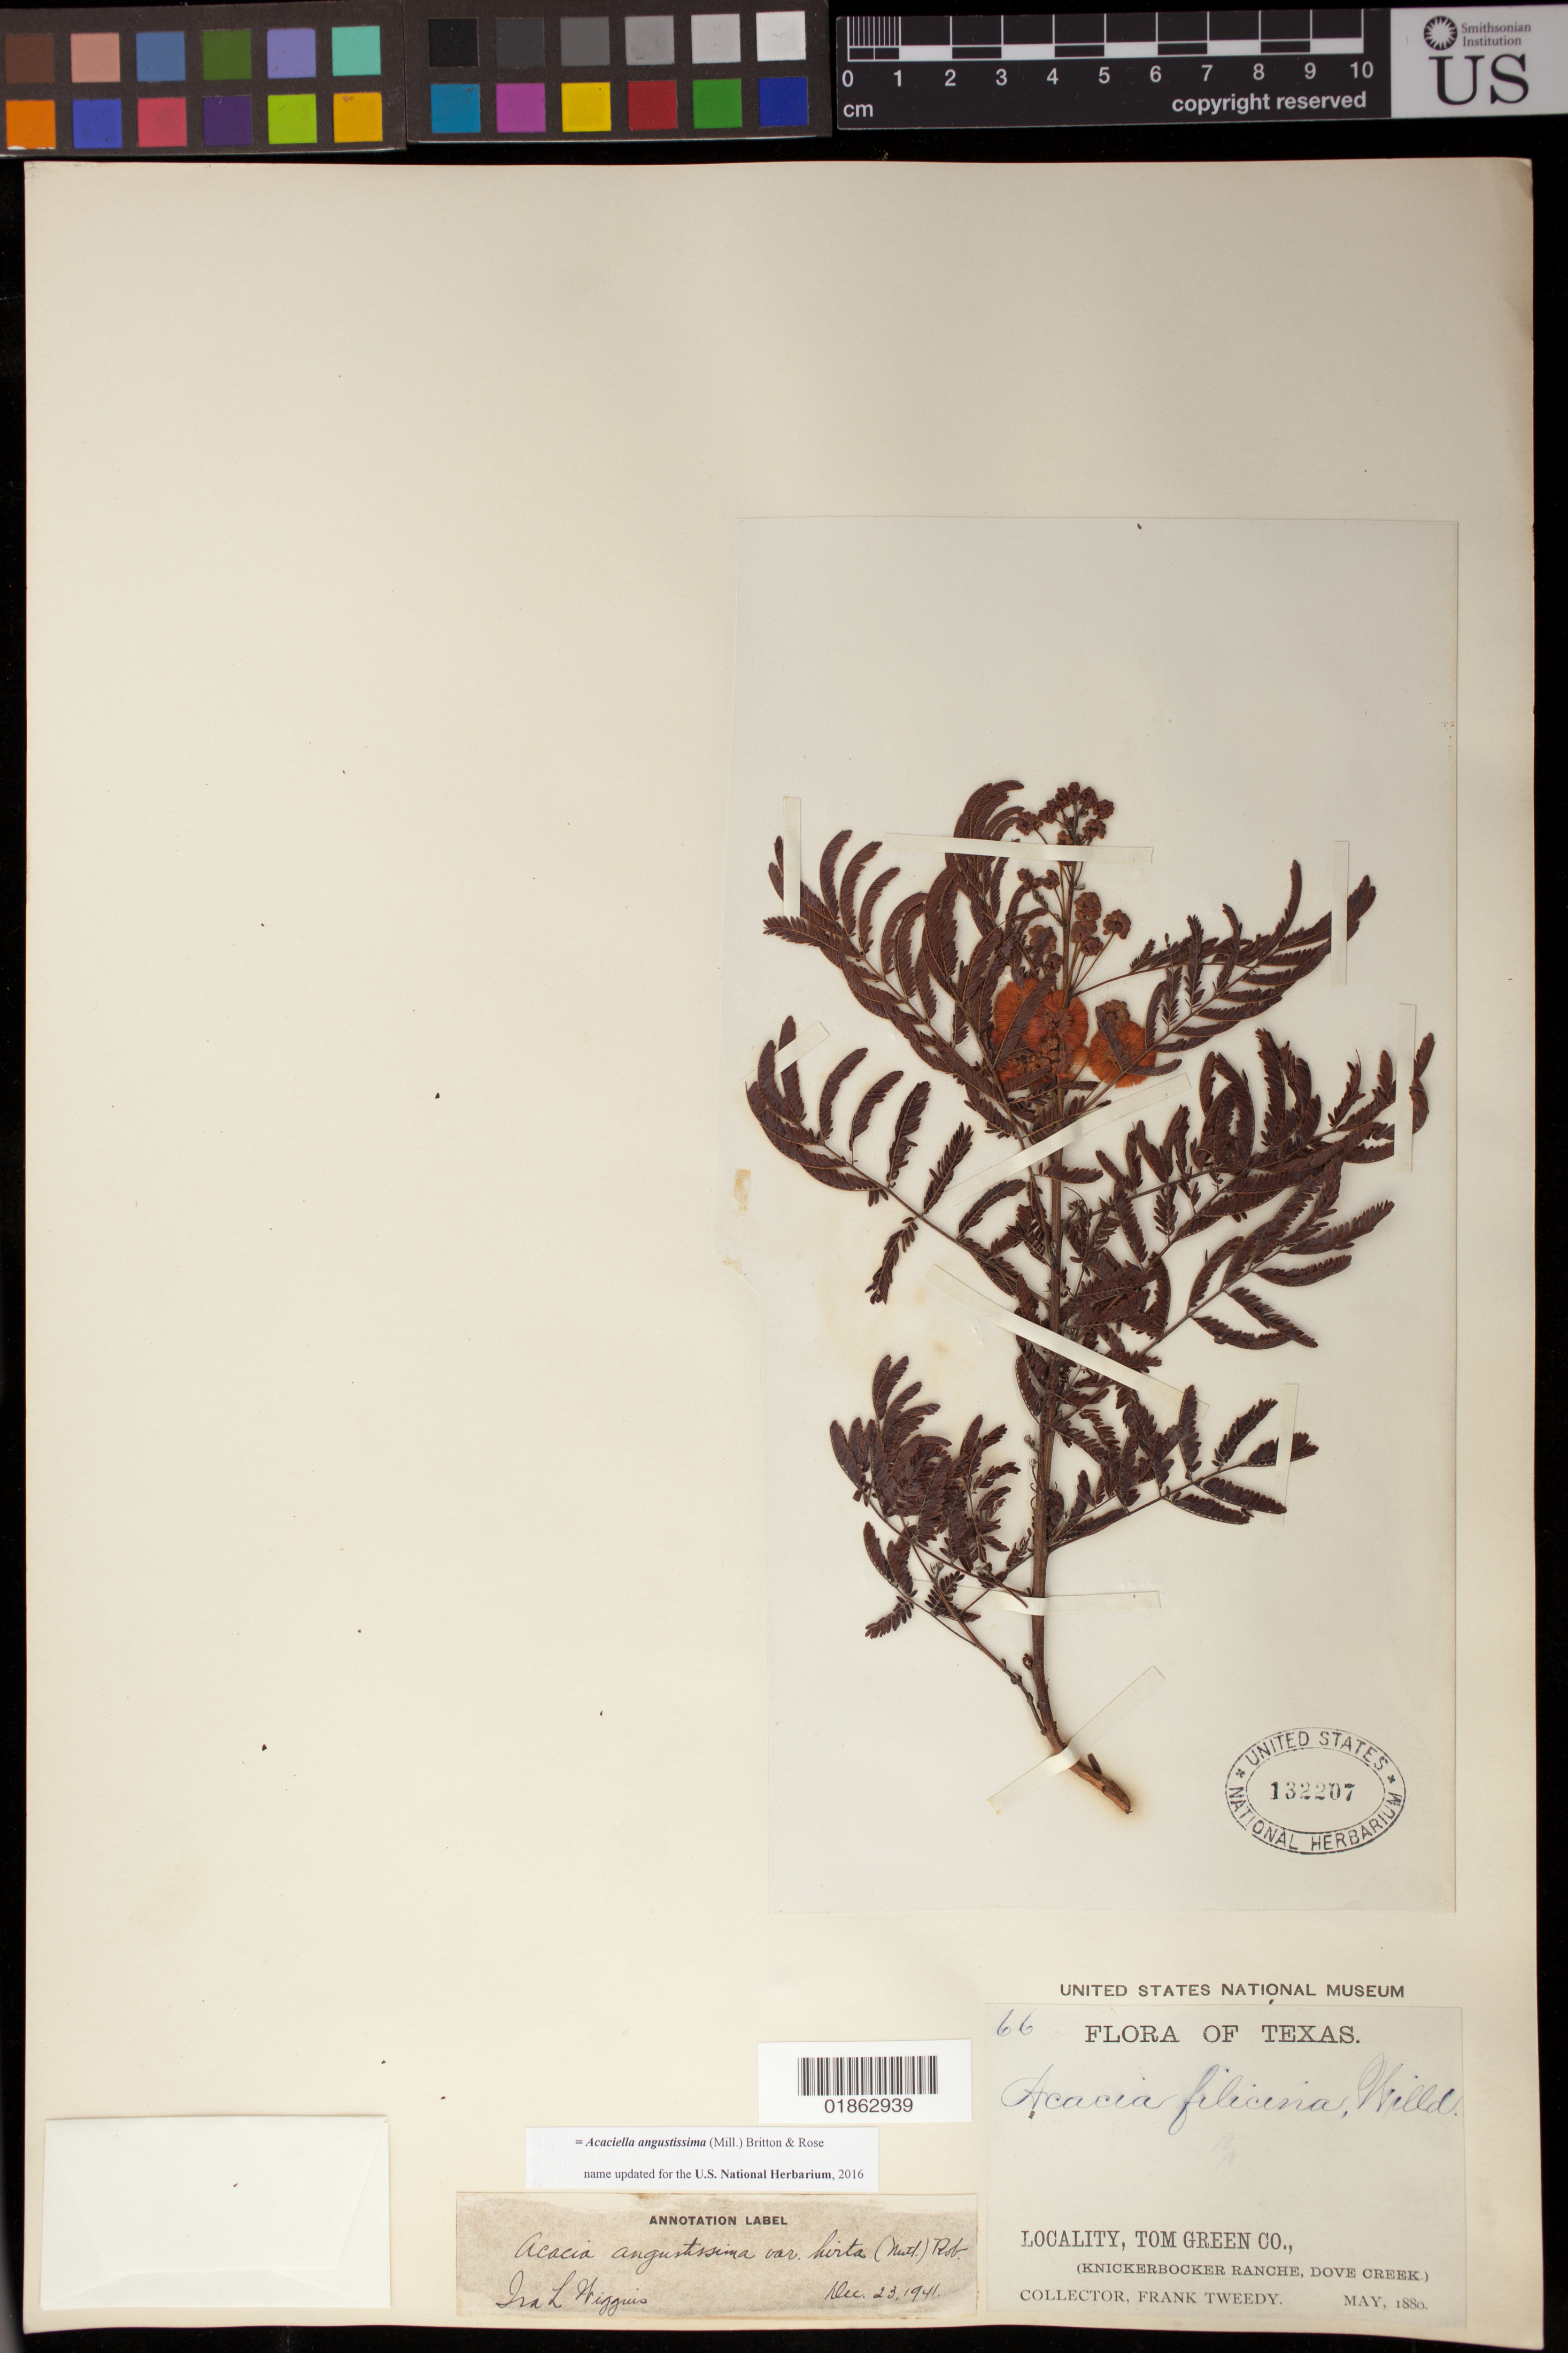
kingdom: Plantae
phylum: Tracheophyta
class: Magnoliopsida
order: Fabales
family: Fabaceae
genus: Acaciella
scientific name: Acaciella angustissima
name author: (Mill.) Britton & Rose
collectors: F. Tweedy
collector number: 66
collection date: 1880-05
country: United States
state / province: Texas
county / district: Tom Green County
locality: Knickerbocker Ranche, Dove Creek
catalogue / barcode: US 132207